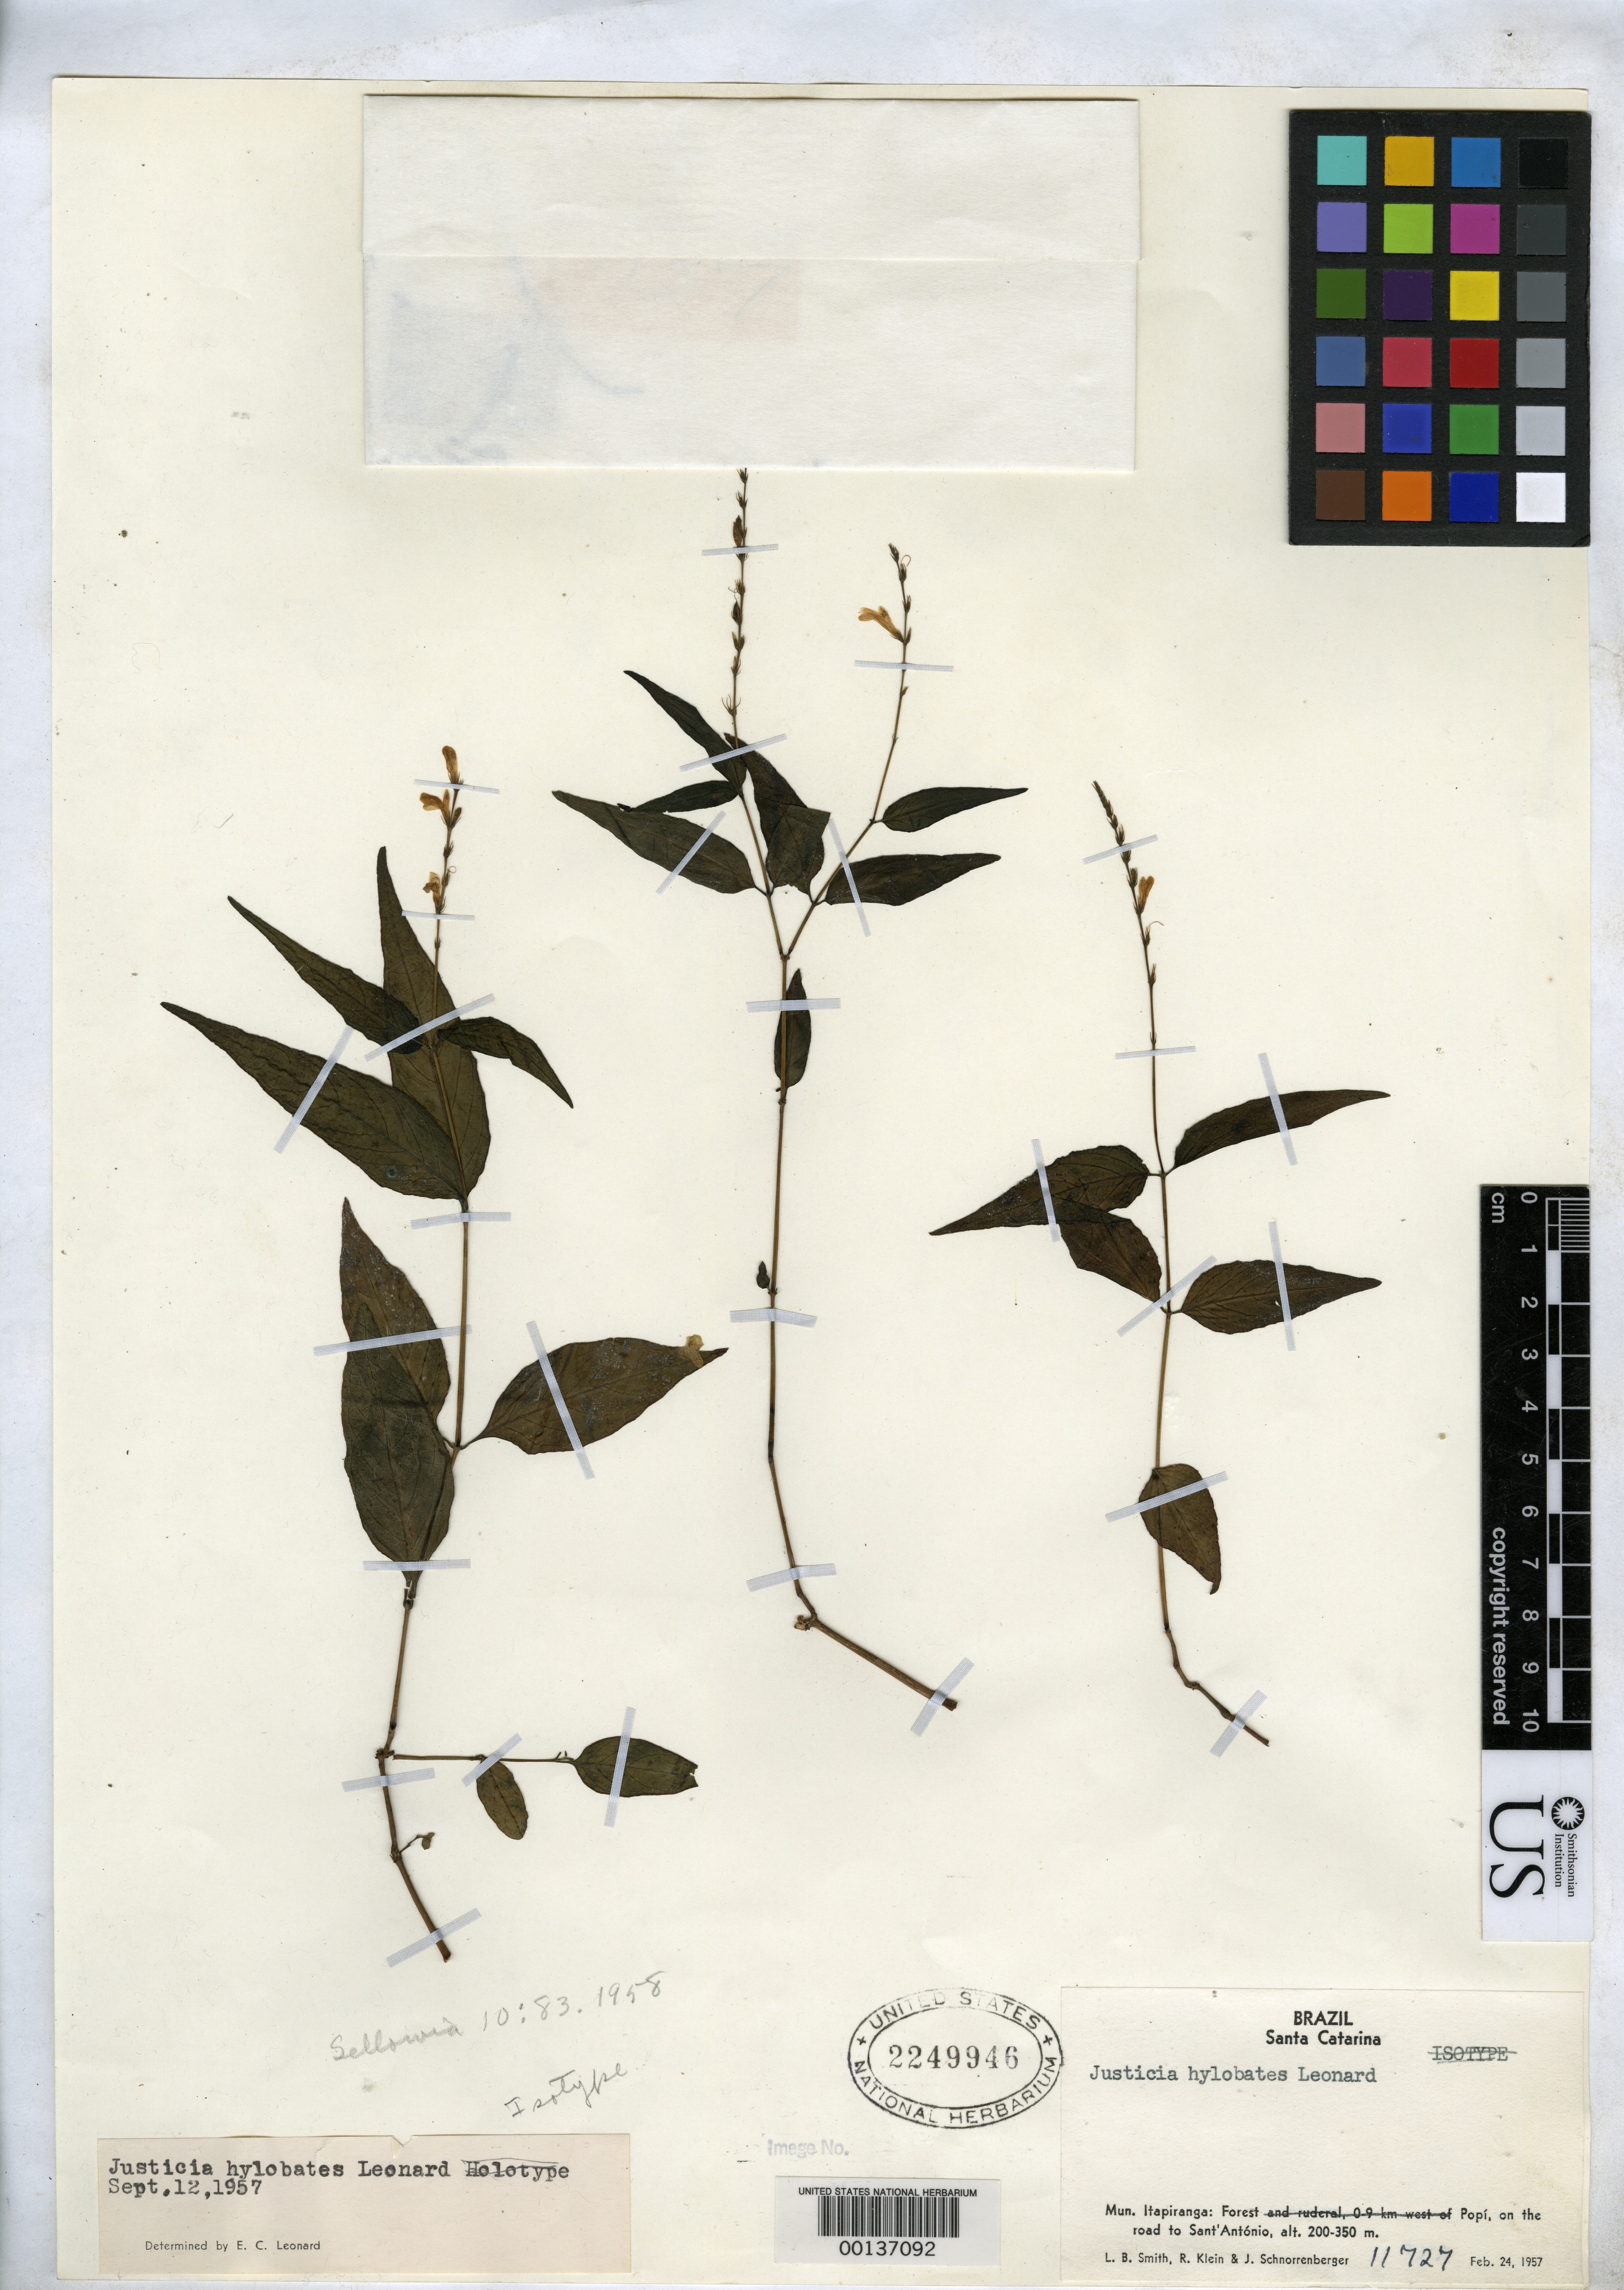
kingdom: Plantae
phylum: Tracheophyta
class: Magnoliopsida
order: Lamiales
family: Acanthaceae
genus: Justicia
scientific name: Justicia hylobates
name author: Leonard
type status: Isotype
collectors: L. Smith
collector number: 11727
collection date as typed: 24 Feb 1957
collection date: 1957-02-24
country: Brazil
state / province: Amazonas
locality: Pupi, Itapiranga.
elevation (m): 200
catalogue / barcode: US 2249946